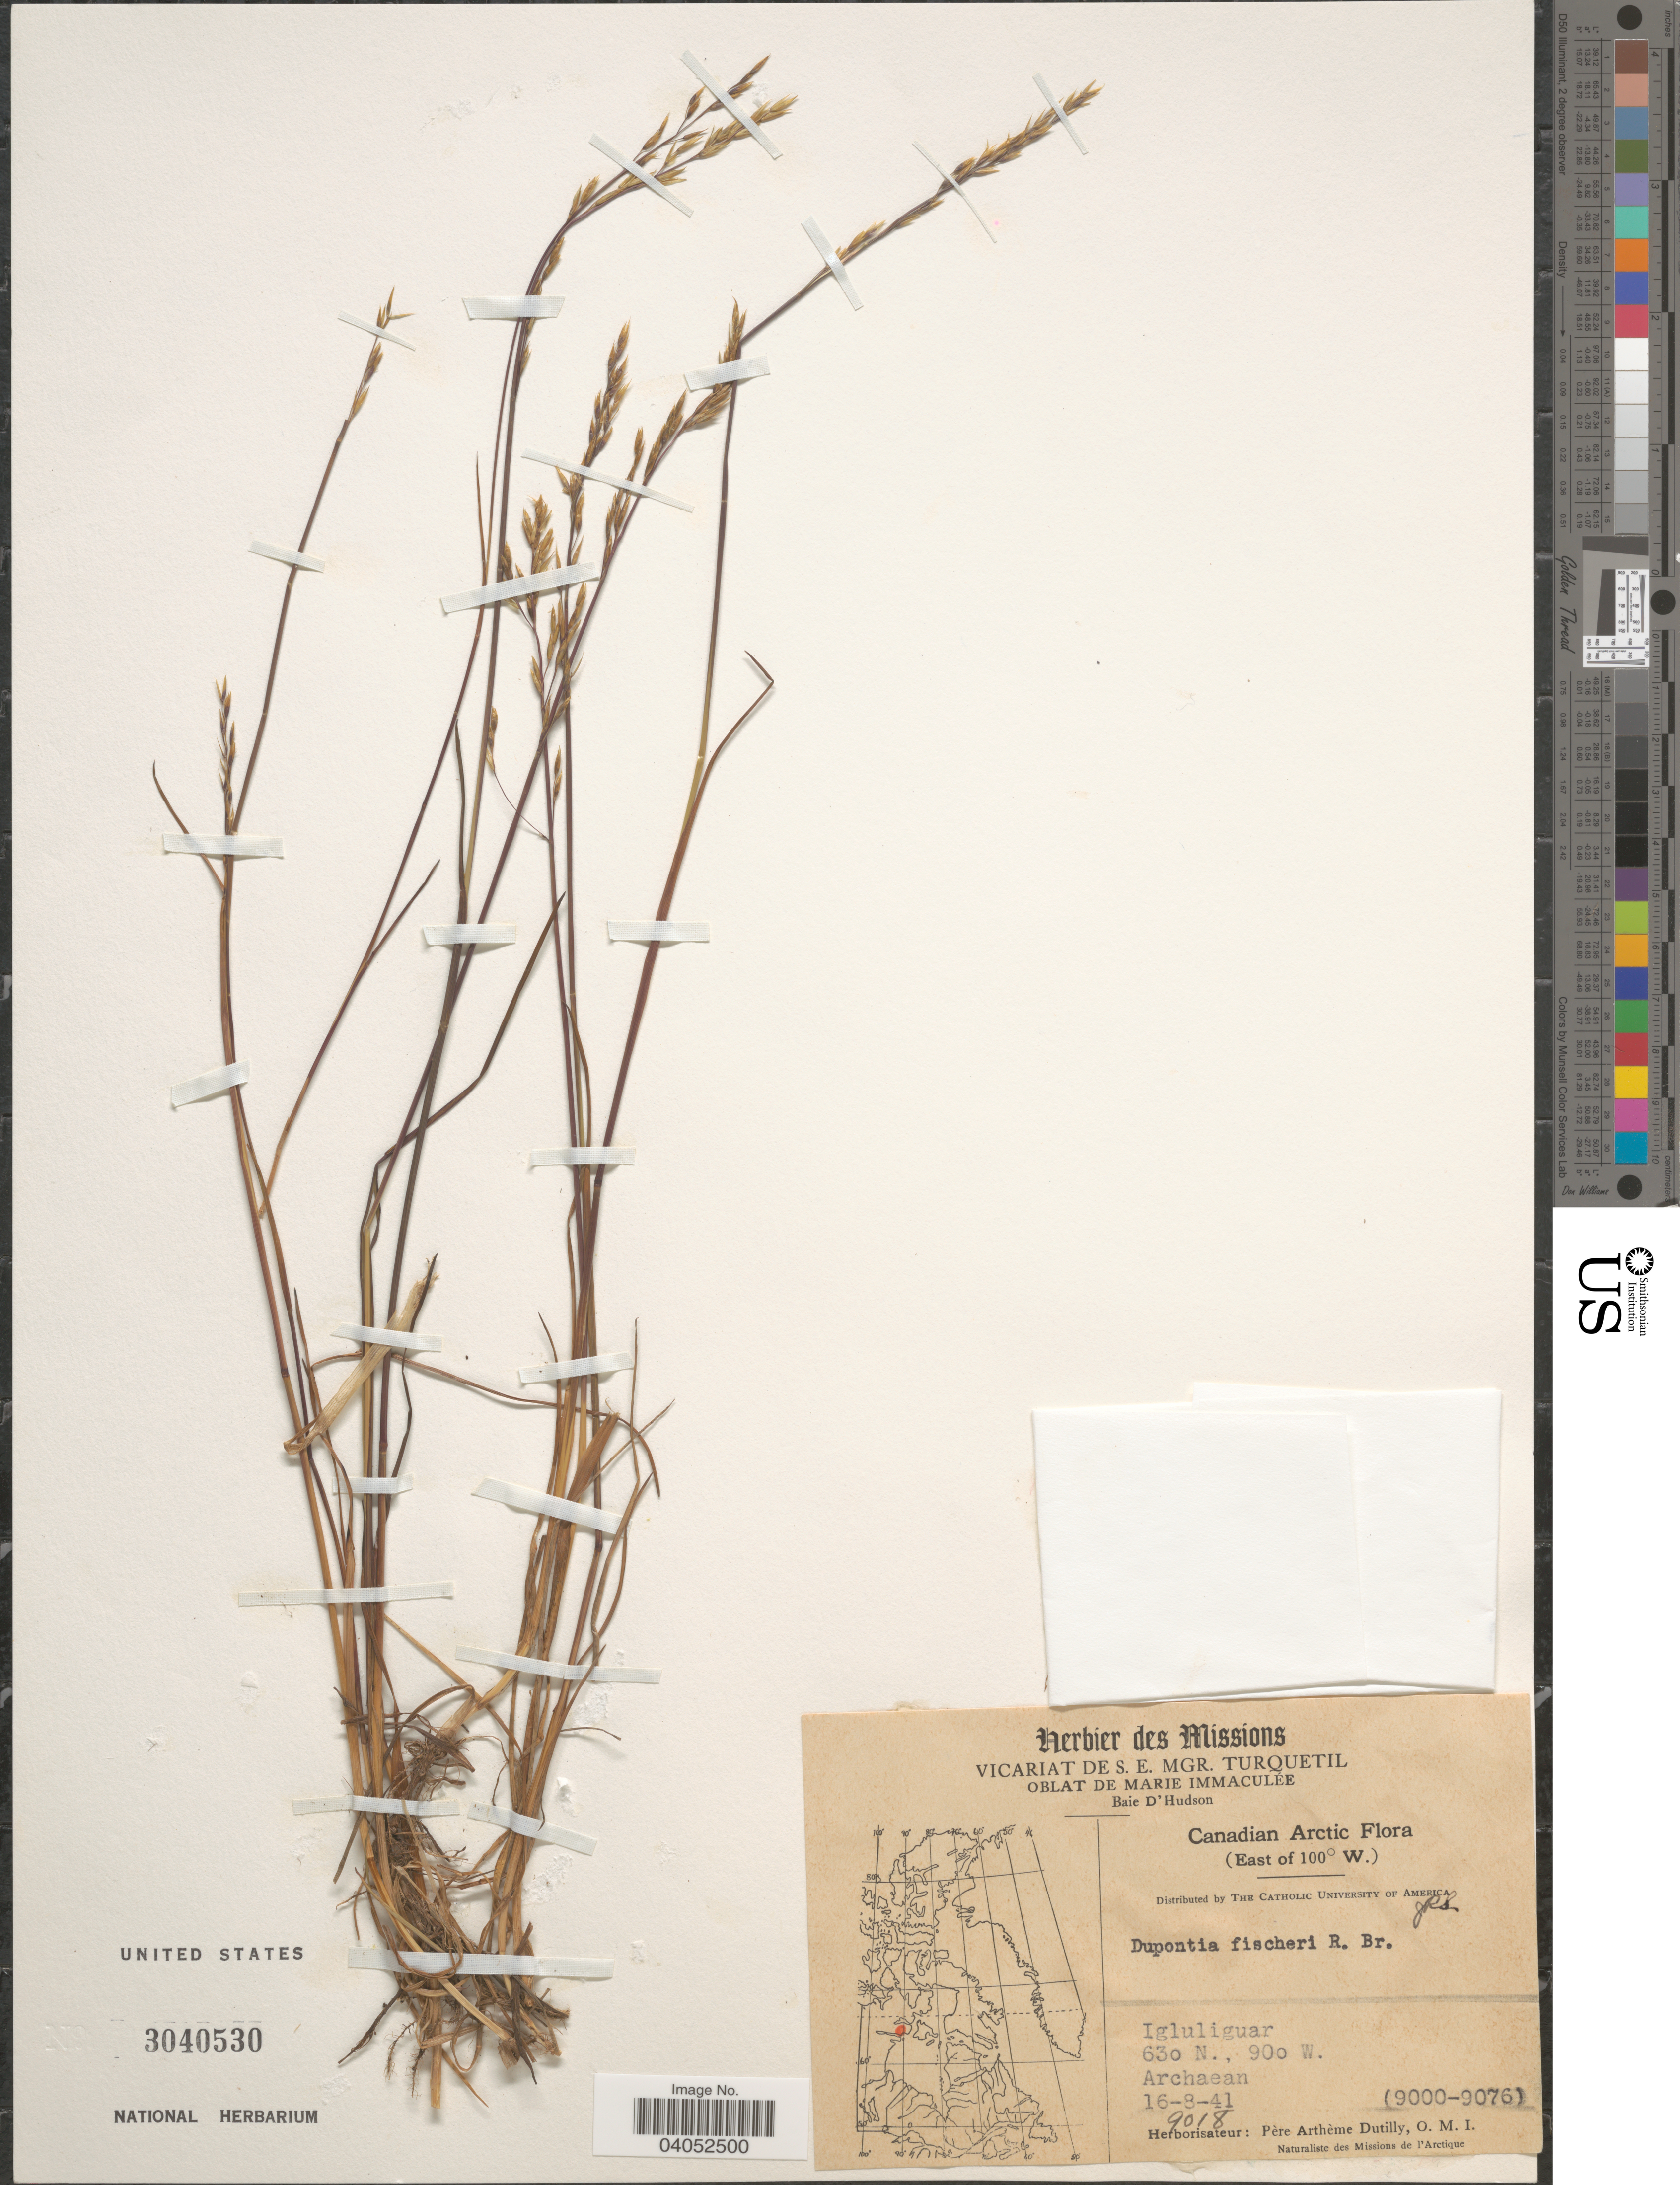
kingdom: Plantae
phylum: Tracheophyta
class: Liliopsida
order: Poales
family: Poaceae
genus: Dupontia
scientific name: Dupontia micrantha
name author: Holm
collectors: P. Dutilly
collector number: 9018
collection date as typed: Transcribed d/m/y: 16/8/41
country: Canada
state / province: Northwest Territories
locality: Canadian Arctic. (East of 100° W.). Igluliguar.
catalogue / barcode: US 3040530